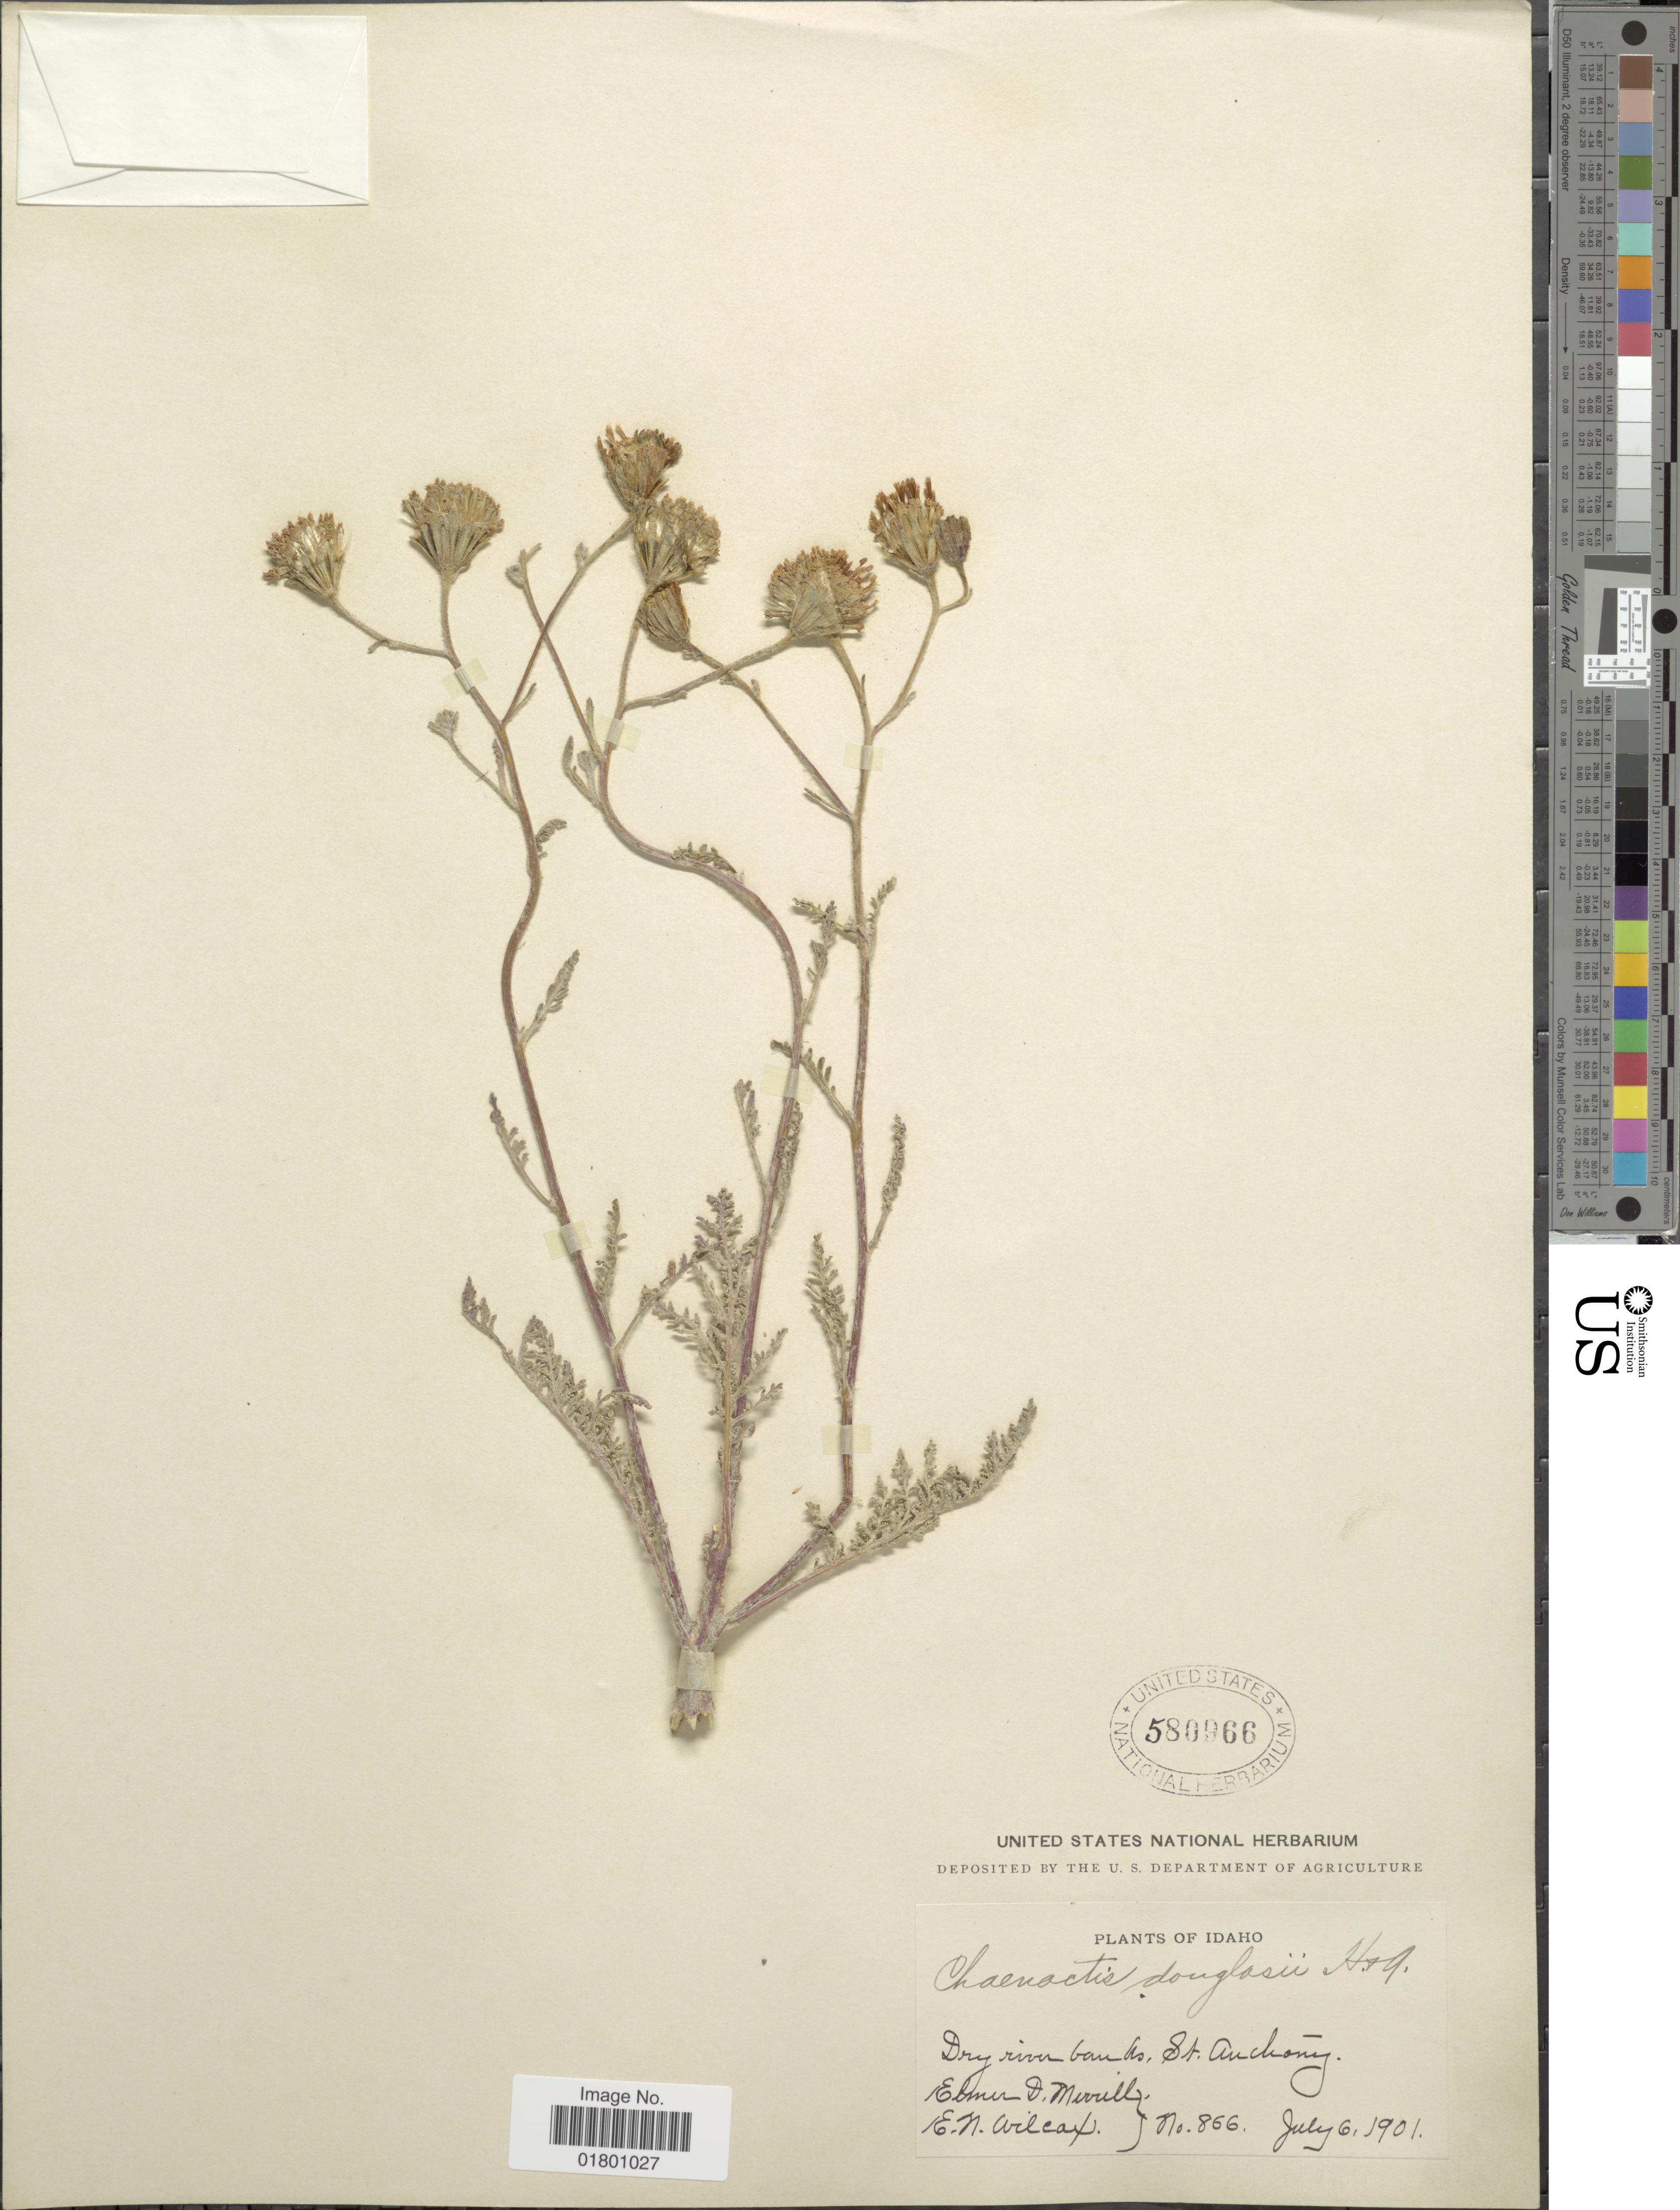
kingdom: Plantae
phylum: Tracheophyta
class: Magnoliopsida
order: Asterales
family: Asteraceae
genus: Chaenactis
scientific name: Chaenactis douglasii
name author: Hook. & Arn.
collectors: E. D. Merrill & E. Wilcox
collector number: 866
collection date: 1901-07-06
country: United States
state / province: Idaho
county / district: Fremont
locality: Dry river banks, St. Anchony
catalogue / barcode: US 580966